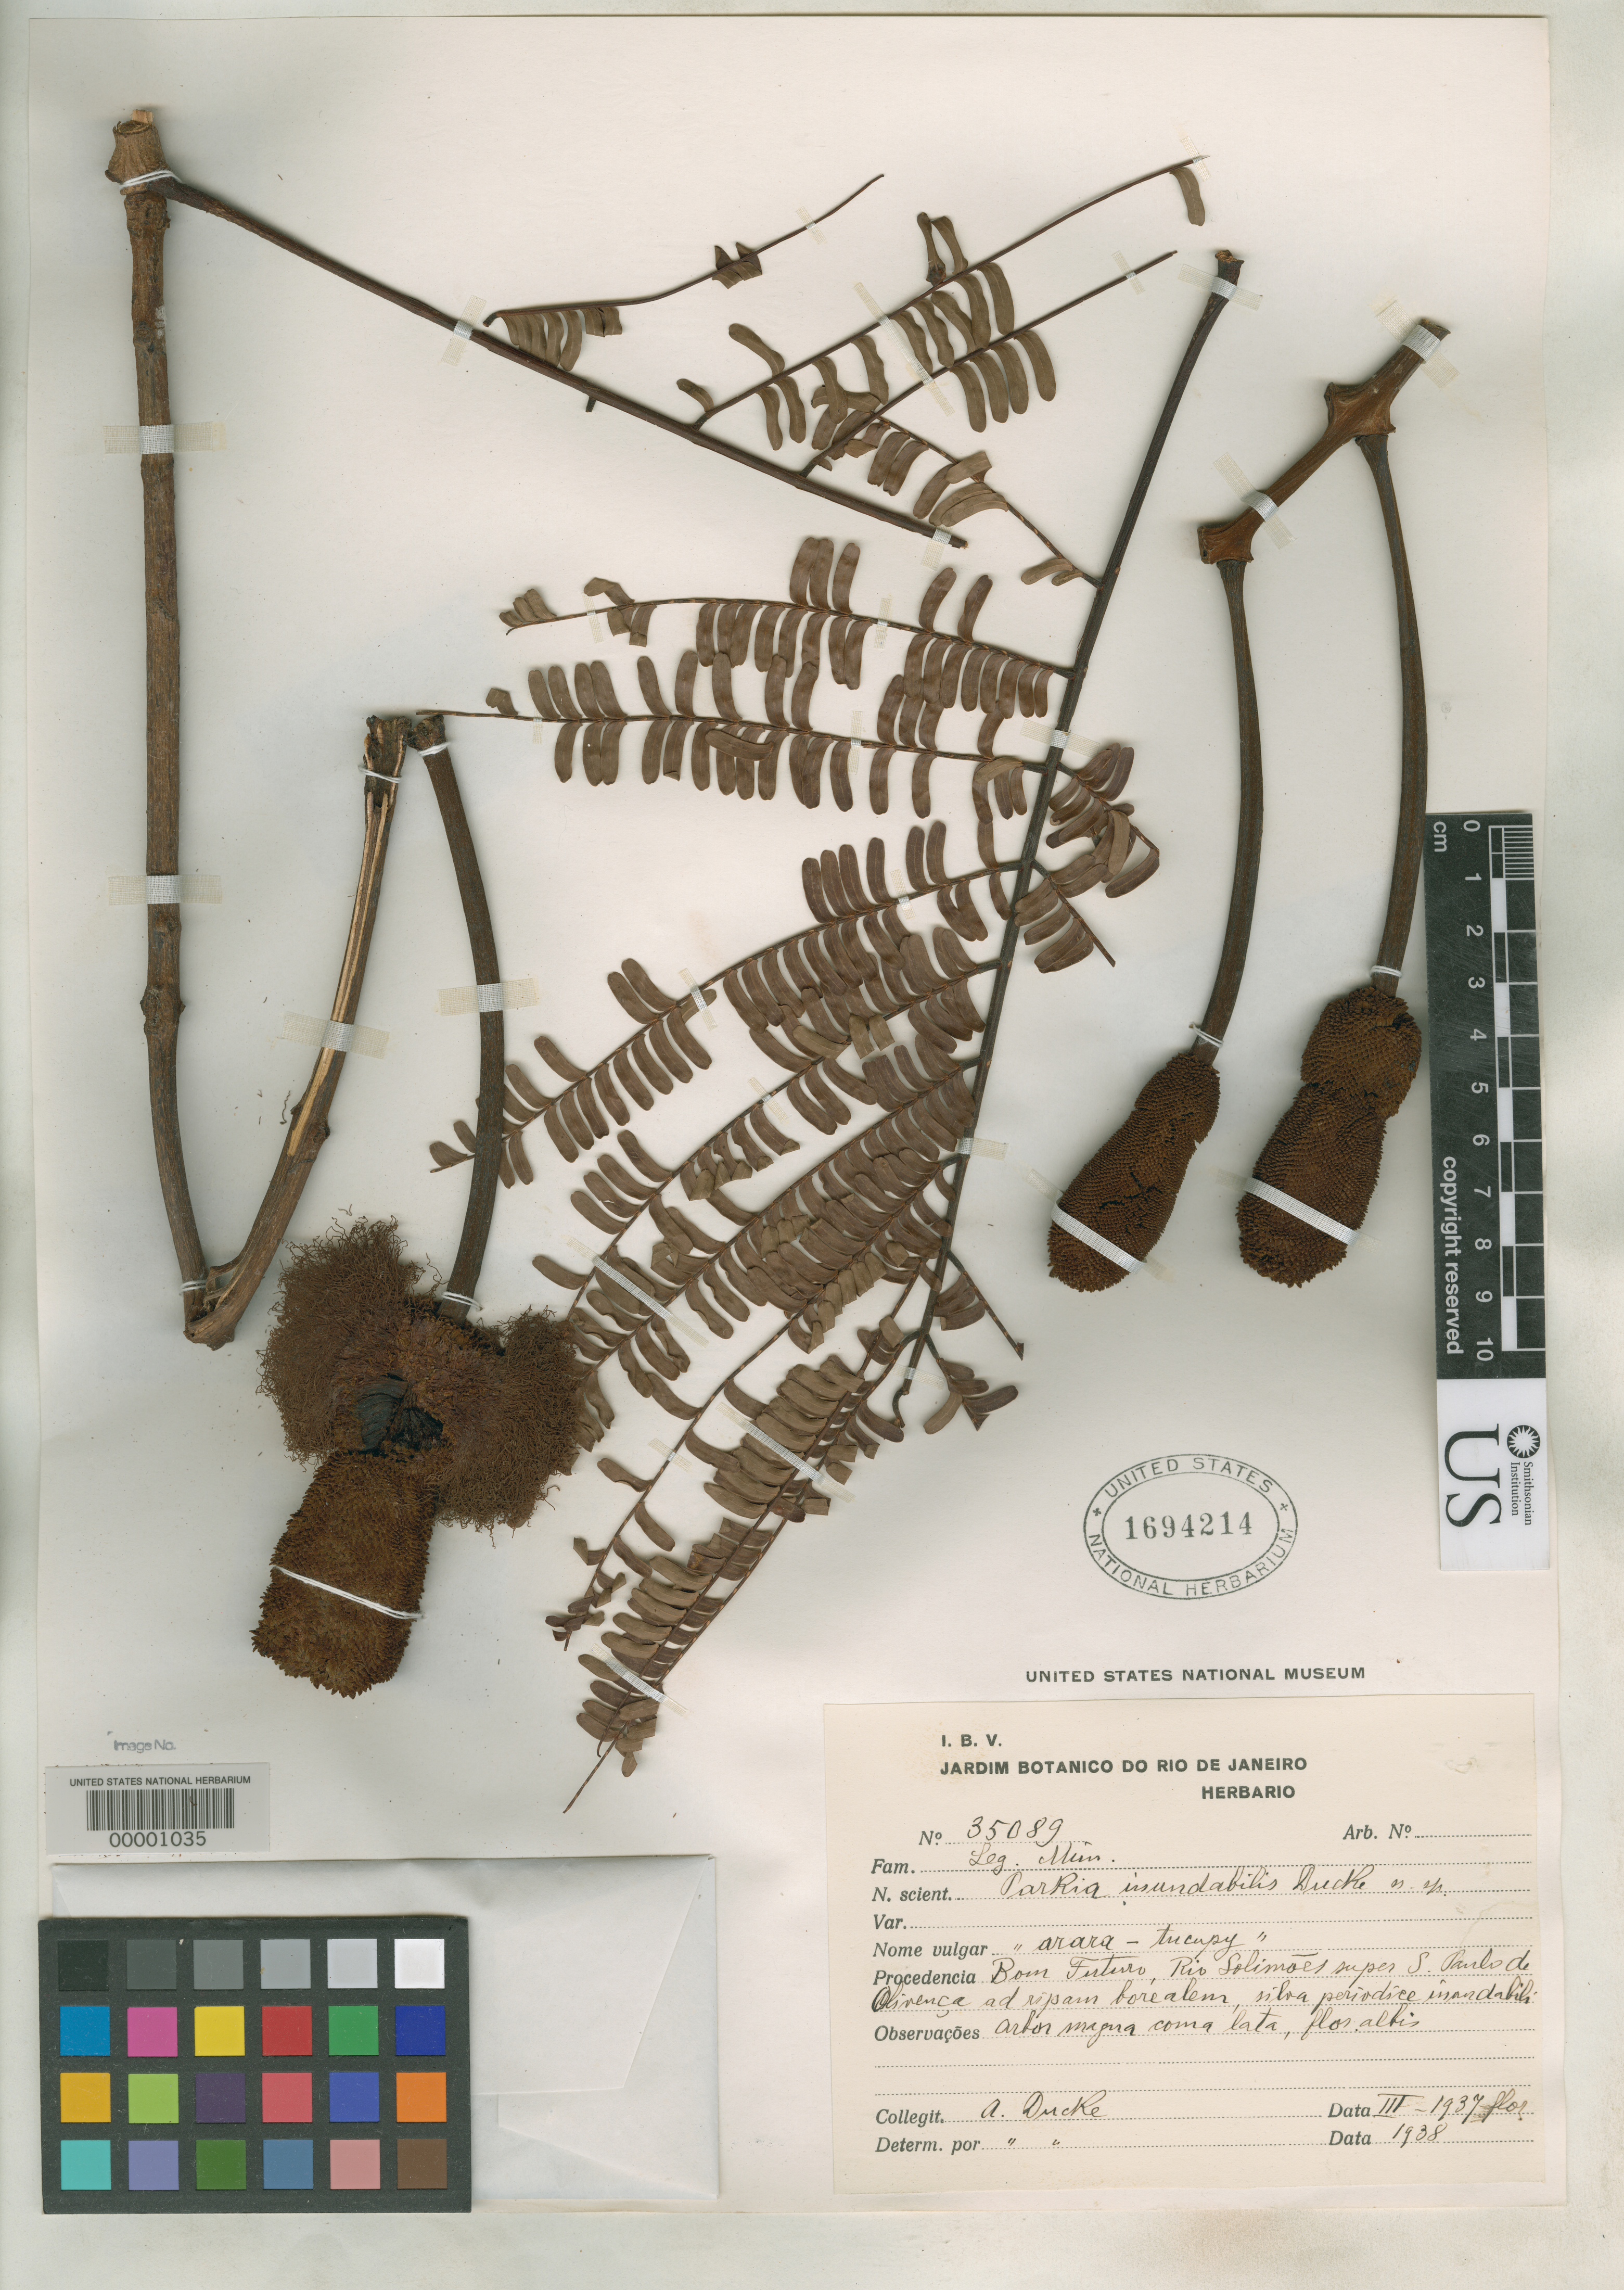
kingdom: Plantae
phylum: Tracheophyta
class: Magnoliopsida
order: Fabales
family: Fabaceae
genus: Parkia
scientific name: Parkia inundabilis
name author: Ducke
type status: Isotype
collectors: A. Ducke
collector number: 35089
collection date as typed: Mar 1937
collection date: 1937-03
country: Brazil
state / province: Amazonas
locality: Bom Futuro, Rio Solimoes.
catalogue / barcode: US 1694214